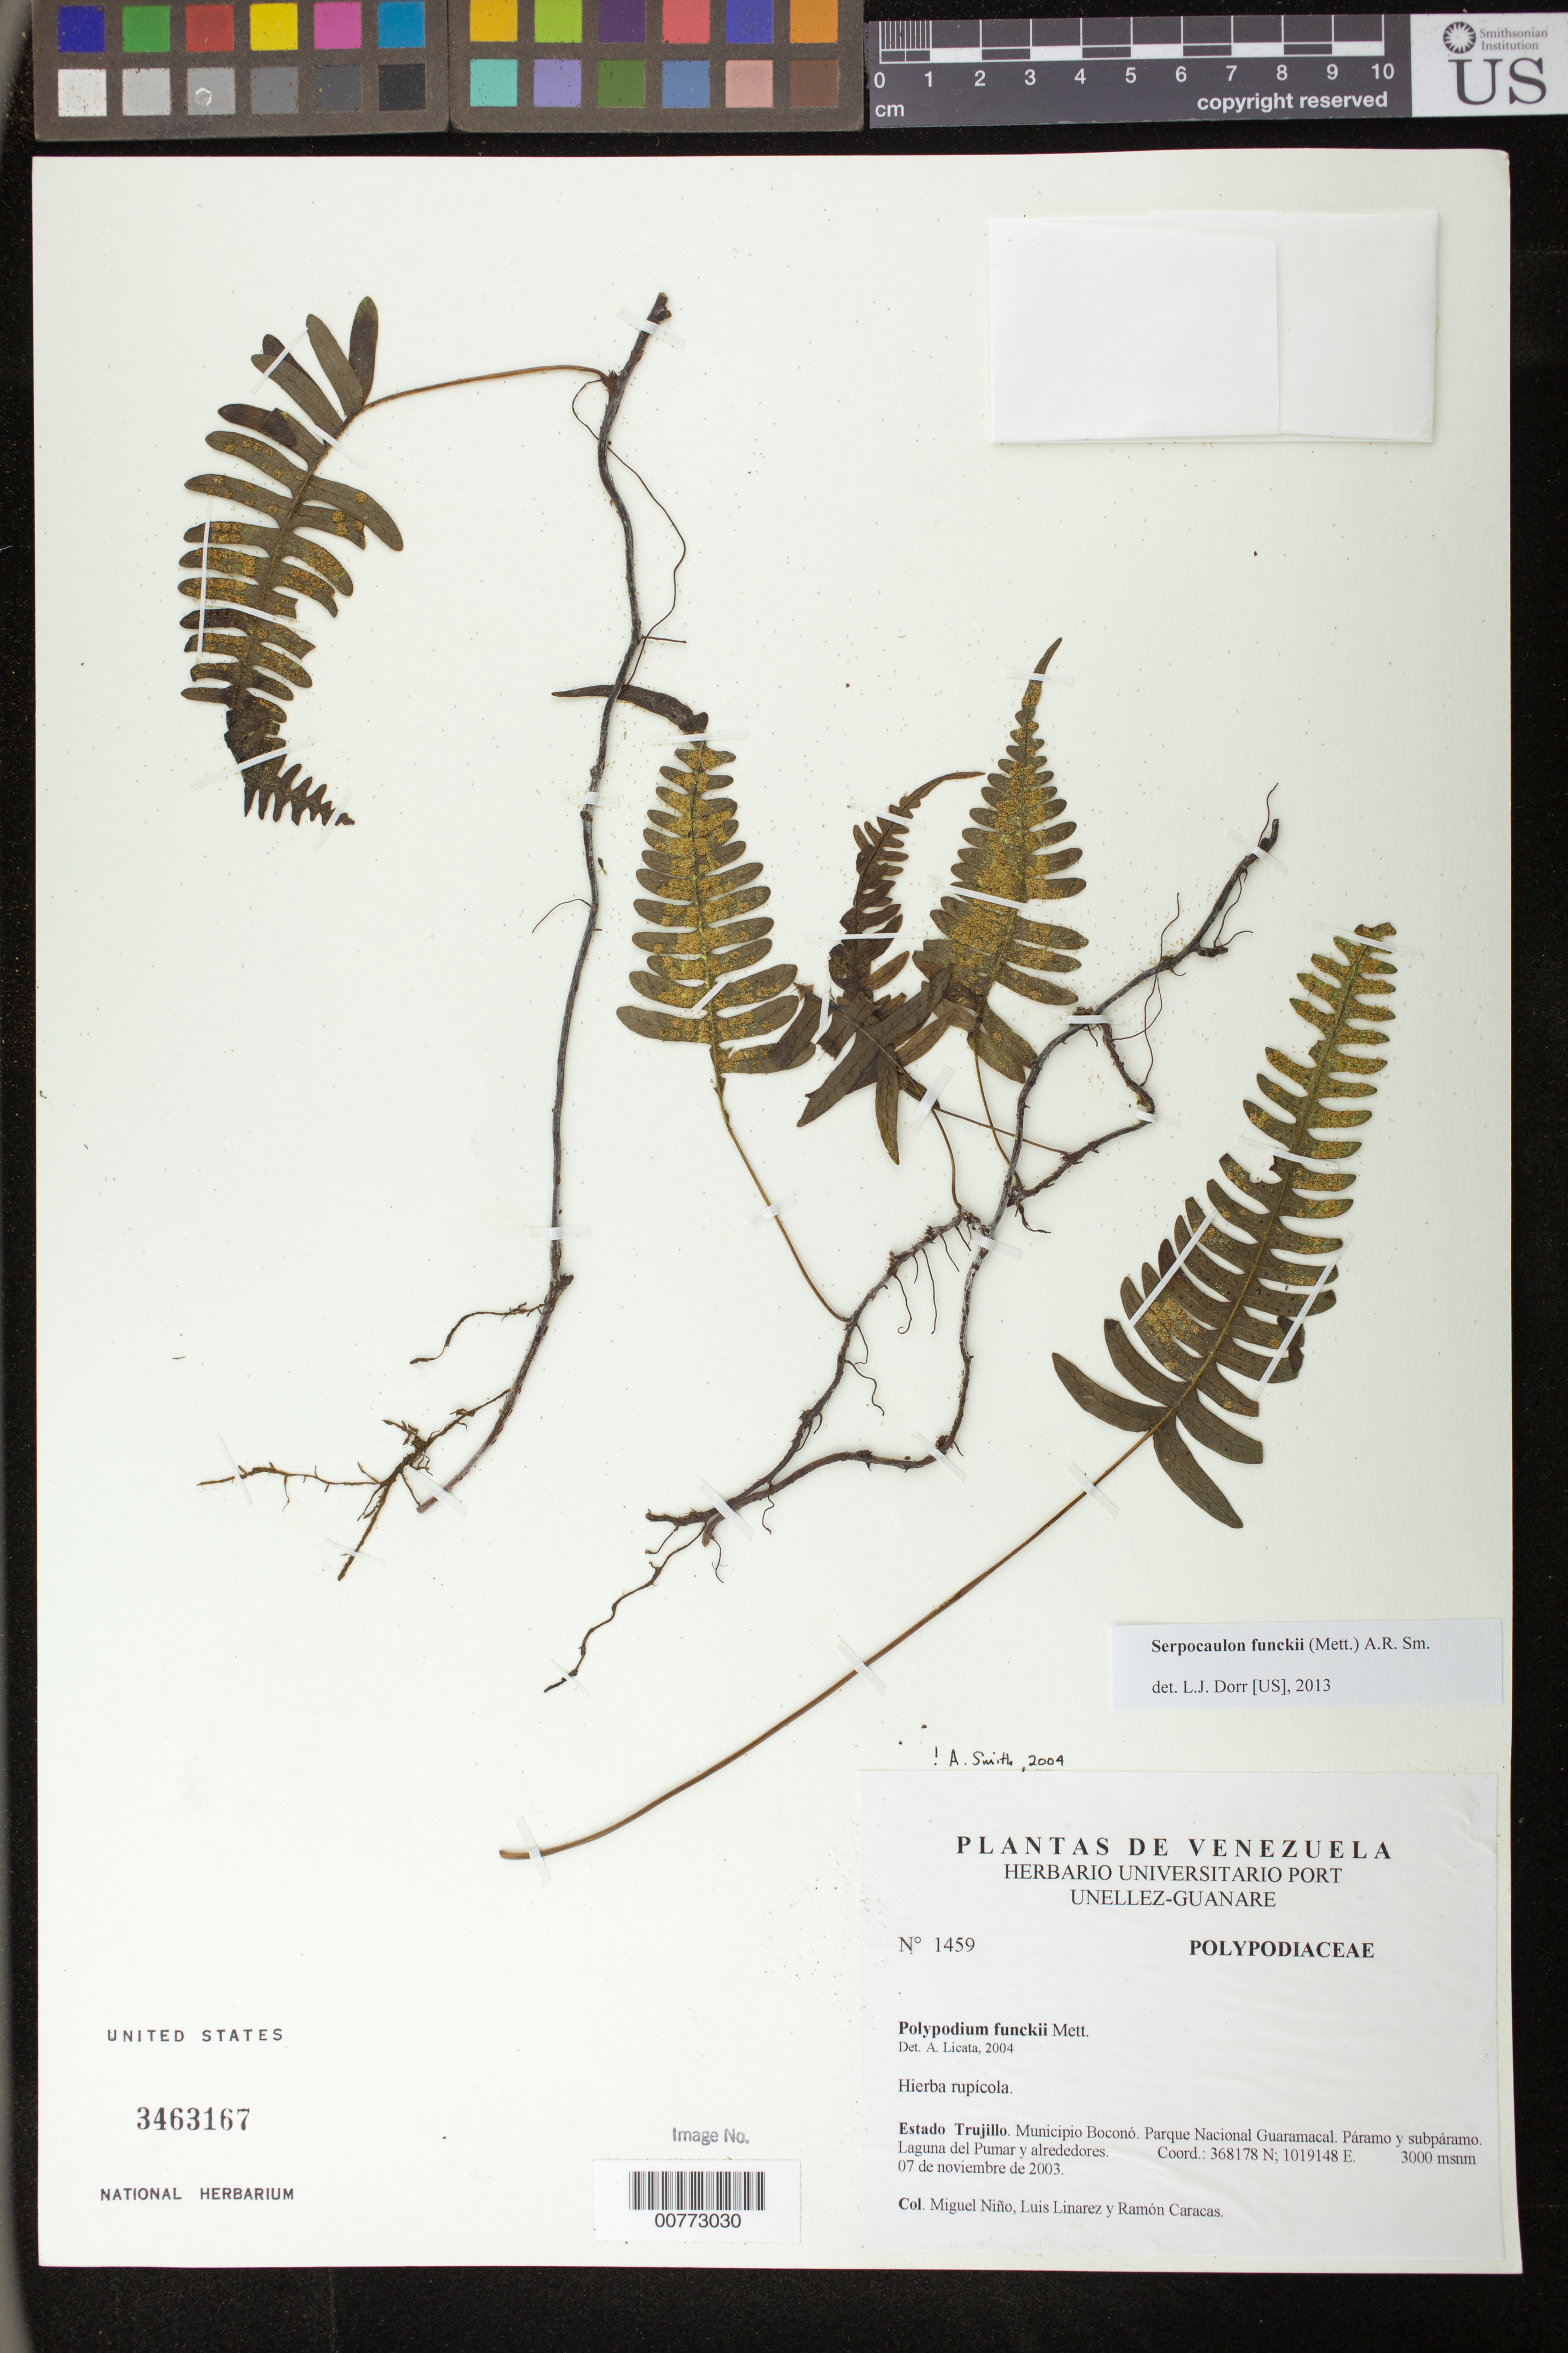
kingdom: Plantae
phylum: Tracheophyta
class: Polypodiopsida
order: Polypodiales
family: Polypodiaceae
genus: Serpocaulon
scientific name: Serpocaulon funckii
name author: (Mett.) A.R. Sm.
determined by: Dorr, L. J., (BOT), Smithsonian Institution - National Museum of Natural History (UNITED STATES)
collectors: S. M. Niño, L. Linárez & R. Caracas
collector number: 1459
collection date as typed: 07 Nov 2003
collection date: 2003-11-07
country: Venezuela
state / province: Trujillo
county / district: Boconó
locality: Parque Nacional Guaramacal. Laguna del Pumar y alrededores.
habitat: Páramo y subpáramo.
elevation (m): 3000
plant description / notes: PORT, US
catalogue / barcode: US 3463167